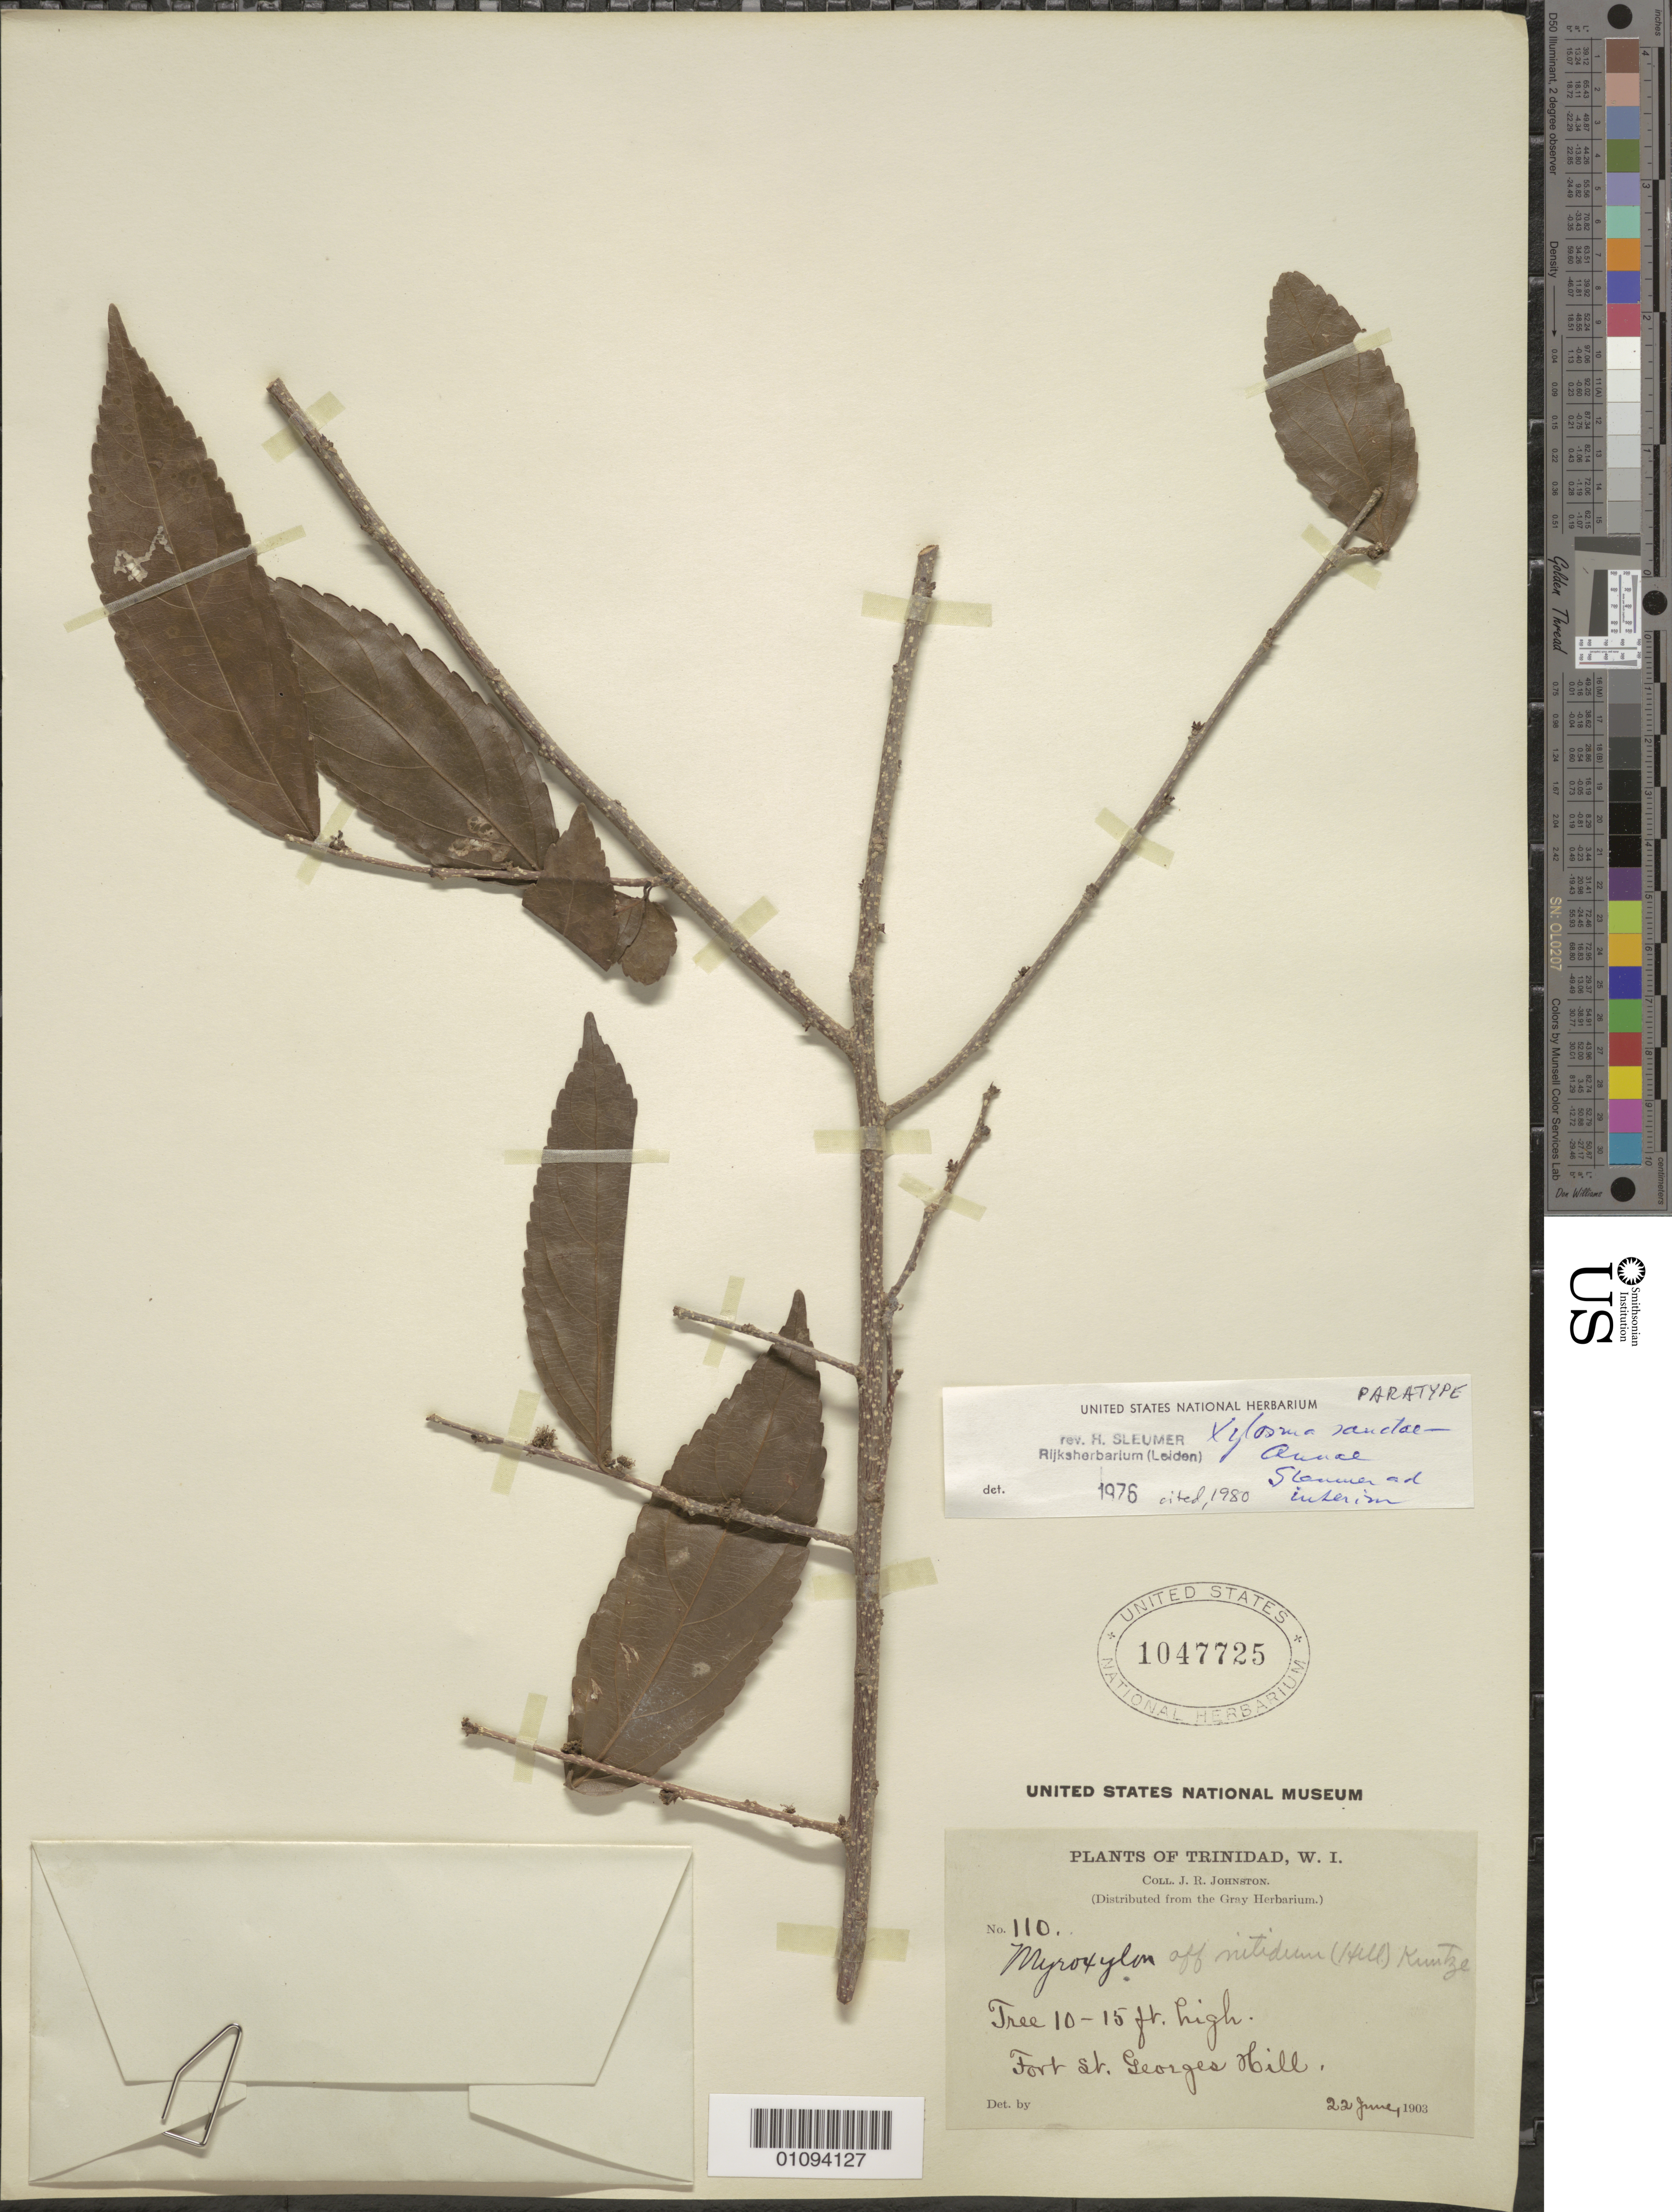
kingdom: Plantae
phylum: Tracheophyta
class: Magnoliopsida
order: Malpighiales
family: Salicaceae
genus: Xylosma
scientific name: Xylosma sanctae-annae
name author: Sleumer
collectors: J. Johnston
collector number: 110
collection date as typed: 22 Jun 1903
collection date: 1903-06-22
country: Trinidad and Tobago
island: Trinidad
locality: Fort St. Georges Hill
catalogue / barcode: US 1047725